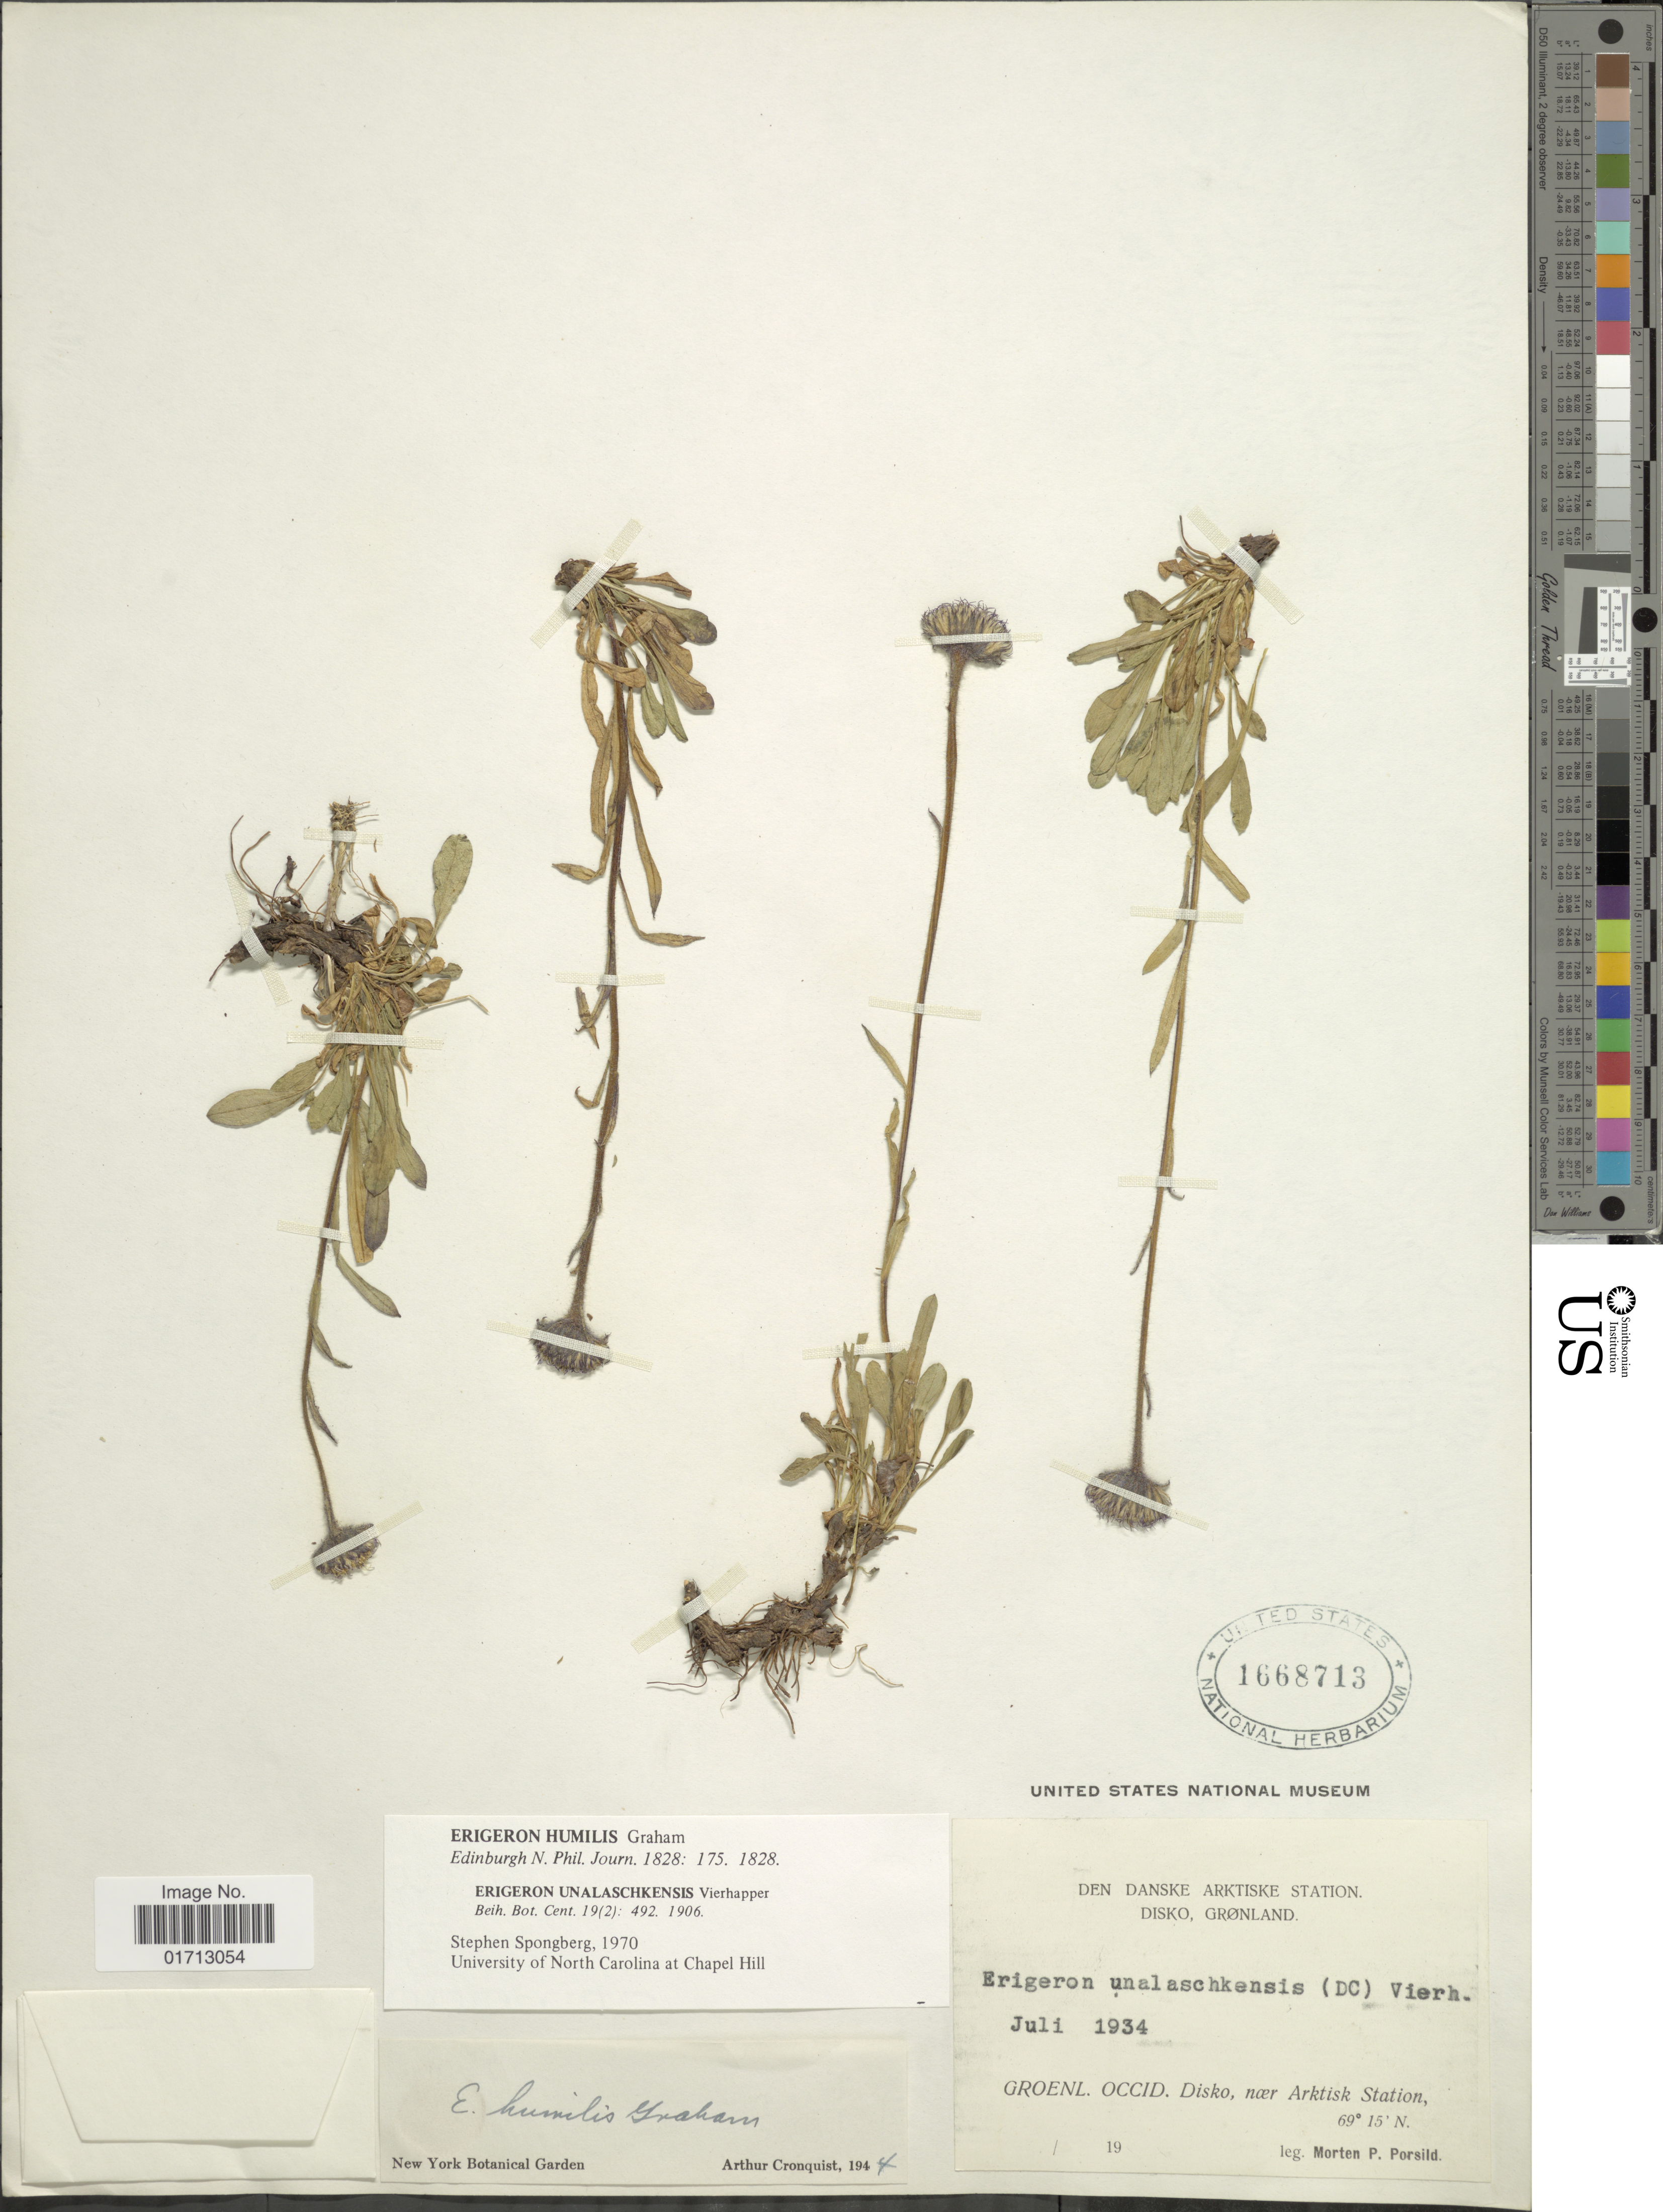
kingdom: Plantae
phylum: Tracheophyta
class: Magnoliopsida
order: Asterales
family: Asteraceae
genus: Erigeron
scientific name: Erigeron humilis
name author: Graham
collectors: M. P. Porsild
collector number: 19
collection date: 1934-07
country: Greenland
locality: Den Danke Arktiske Station, Disko, Grondland. Groenl. Occid. Disko near Arktisk Station.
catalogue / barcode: US 1668713